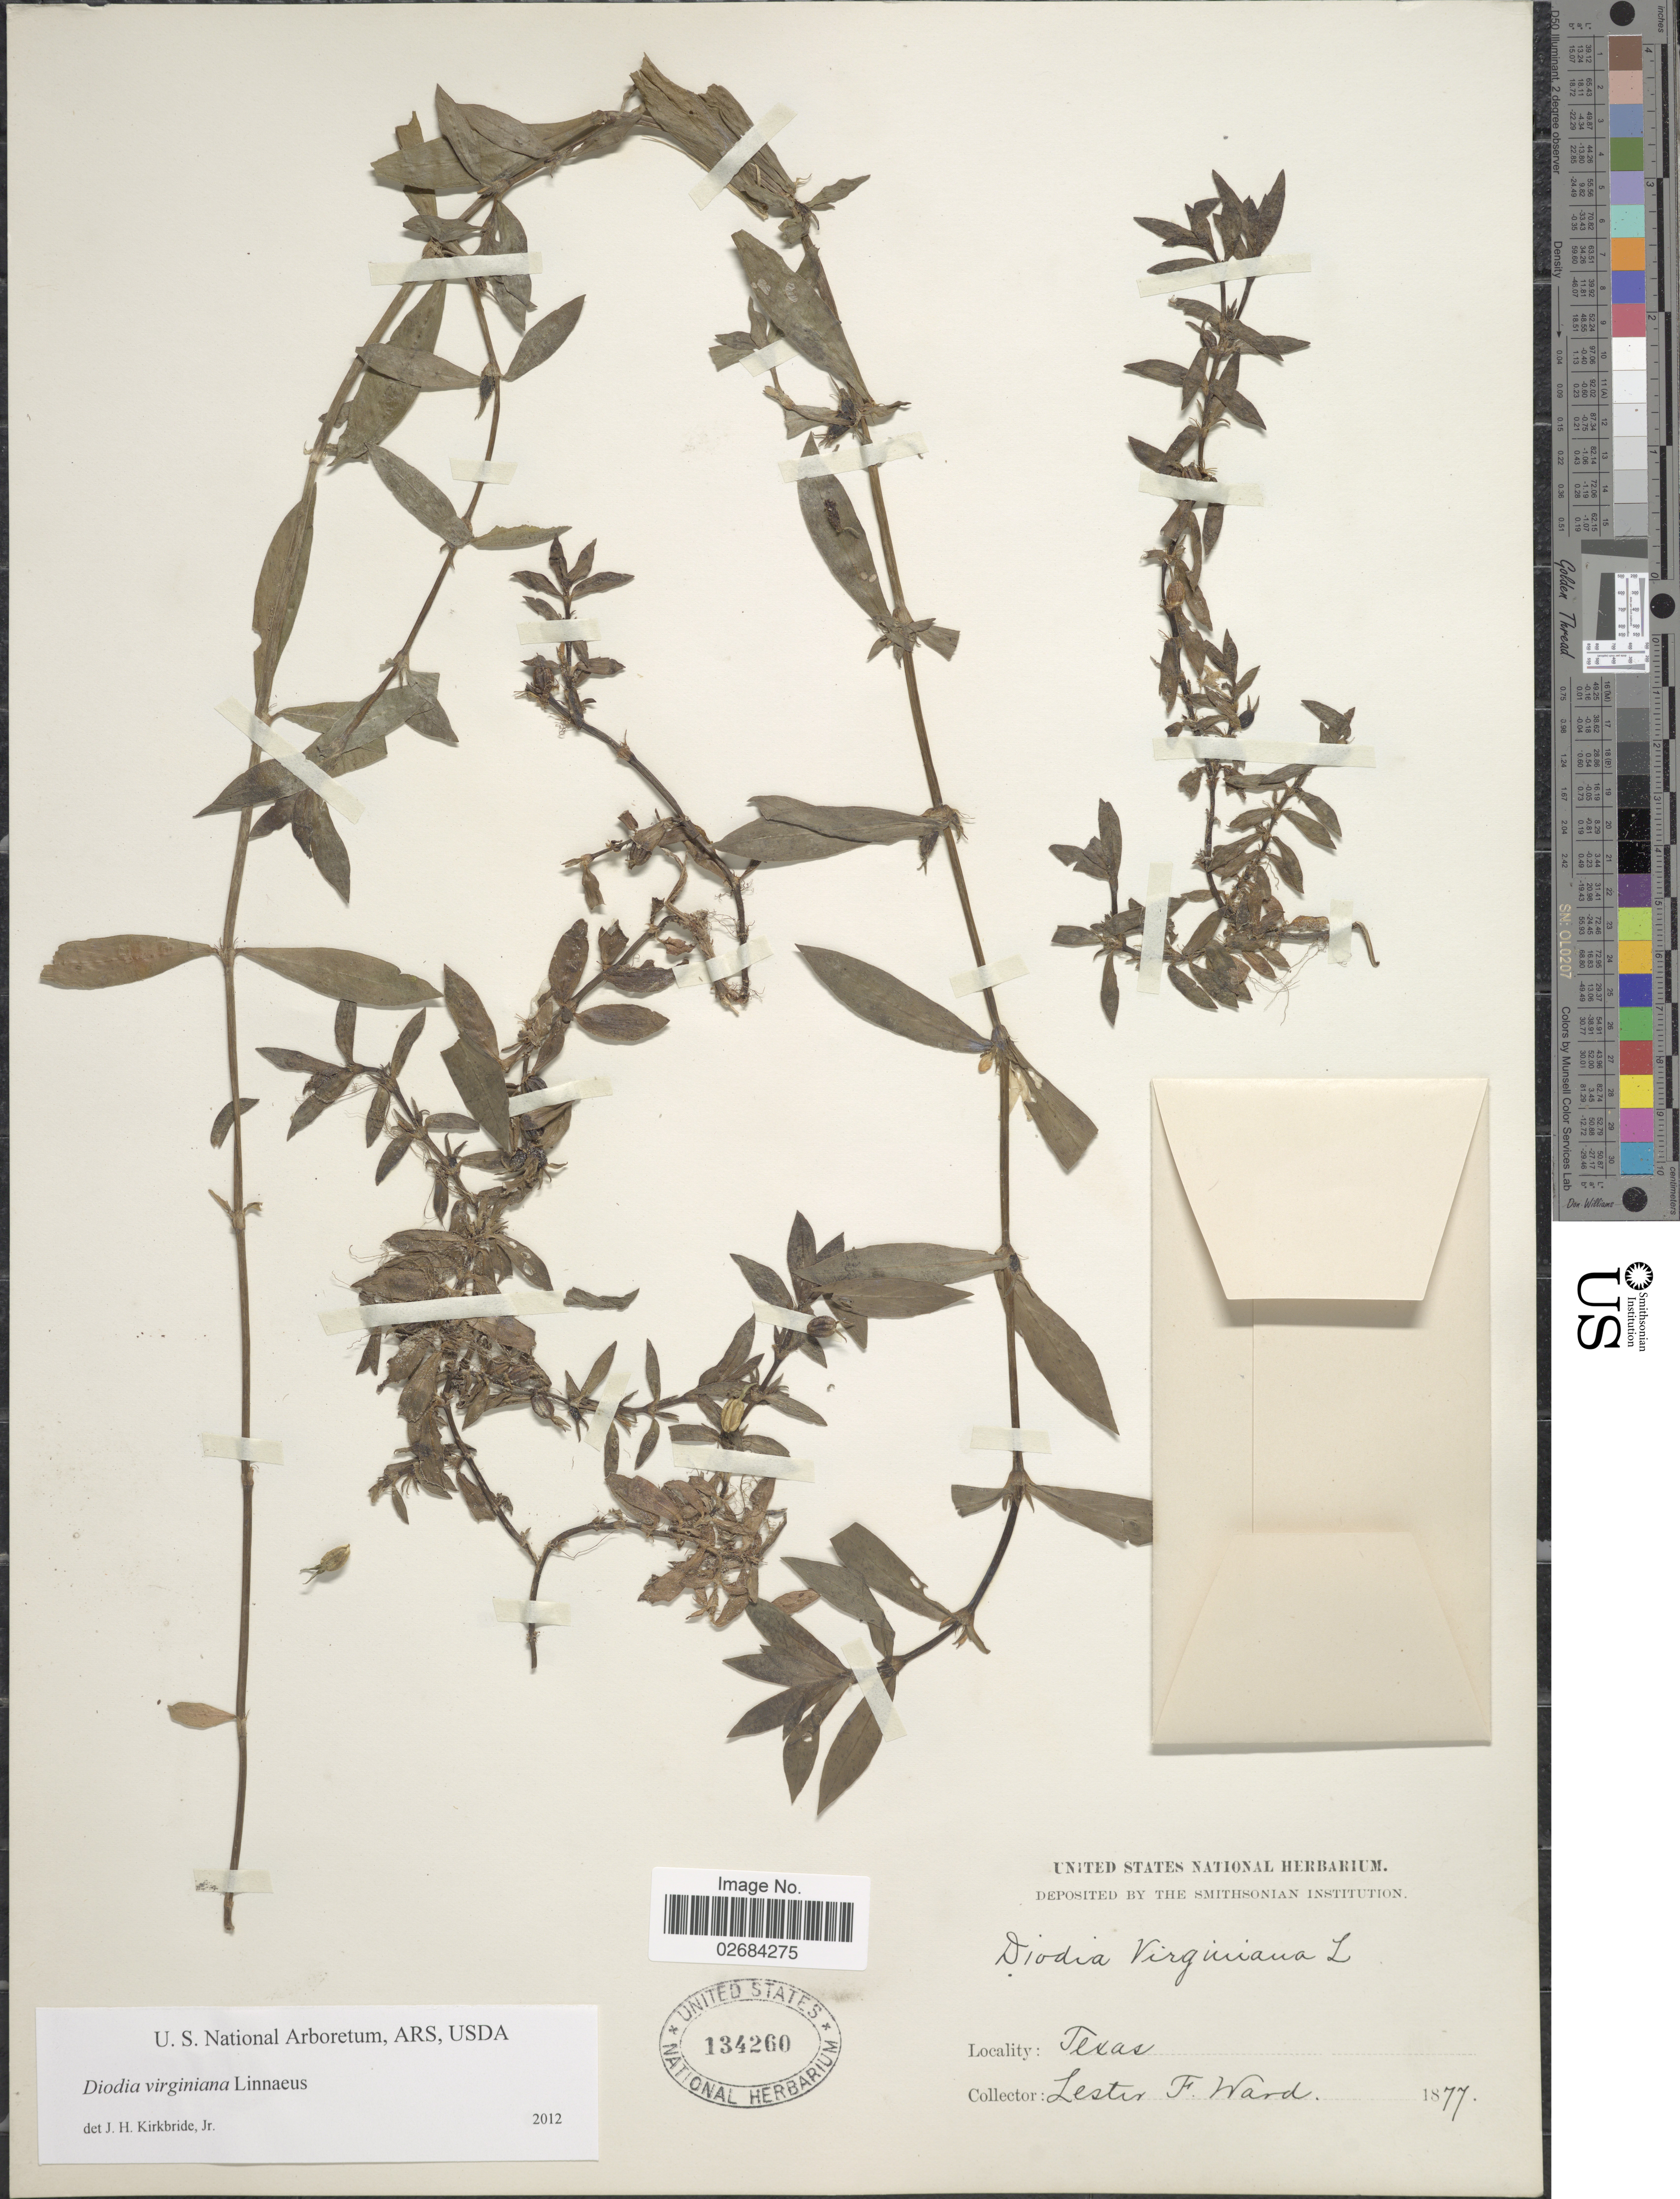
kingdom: Plantae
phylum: Tracheophyta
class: Magnoliopsida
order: Gentianales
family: Rubiaceae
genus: Diodia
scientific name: Diodia virginiana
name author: L.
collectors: L. F. Ward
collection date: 1877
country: United States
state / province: Texas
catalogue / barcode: US 134260